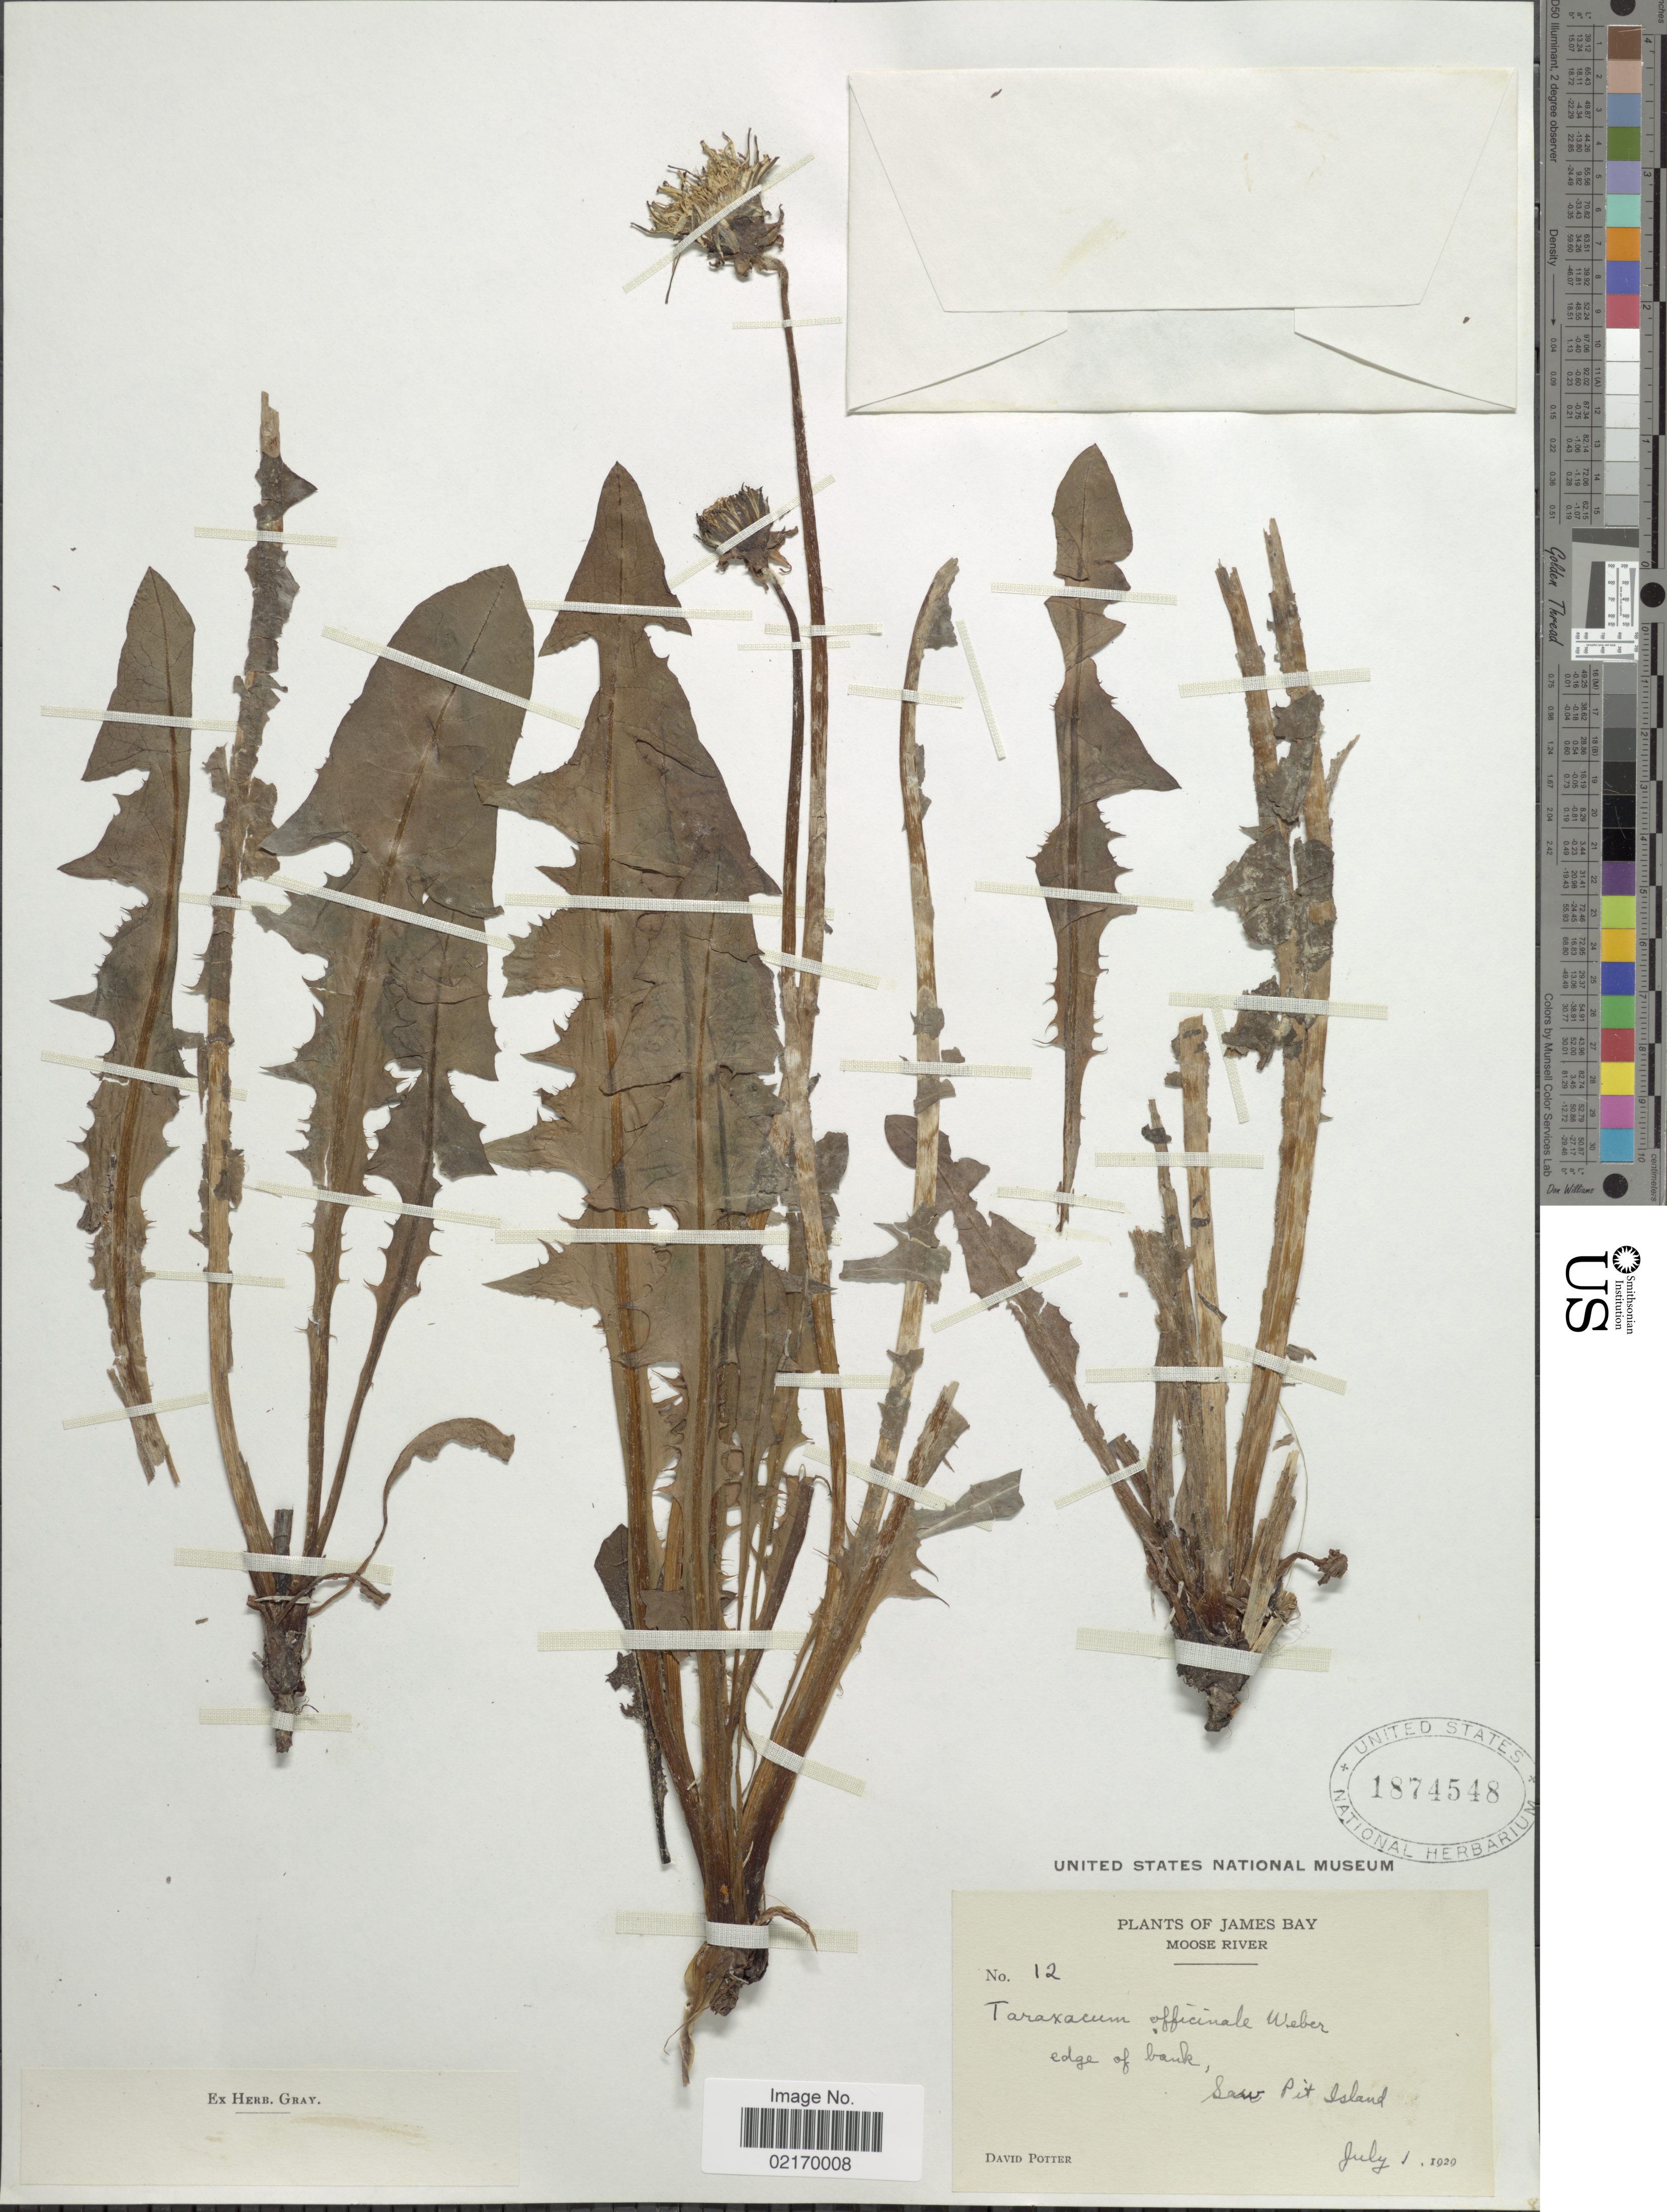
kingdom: Plantae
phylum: Tracheophyta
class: Magnoliopsida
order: Asterales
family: Asteraceae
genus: Taraxacum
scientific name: Taraxacum officinale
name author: G.H. Weber ex F.H. Wigg.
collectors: D. Potter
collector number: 12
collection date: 1929-07-01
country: Canada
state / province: British Columbia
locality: James Bay, Moose River, edge of bank, Saw Pit Island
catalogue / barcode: US 1874548